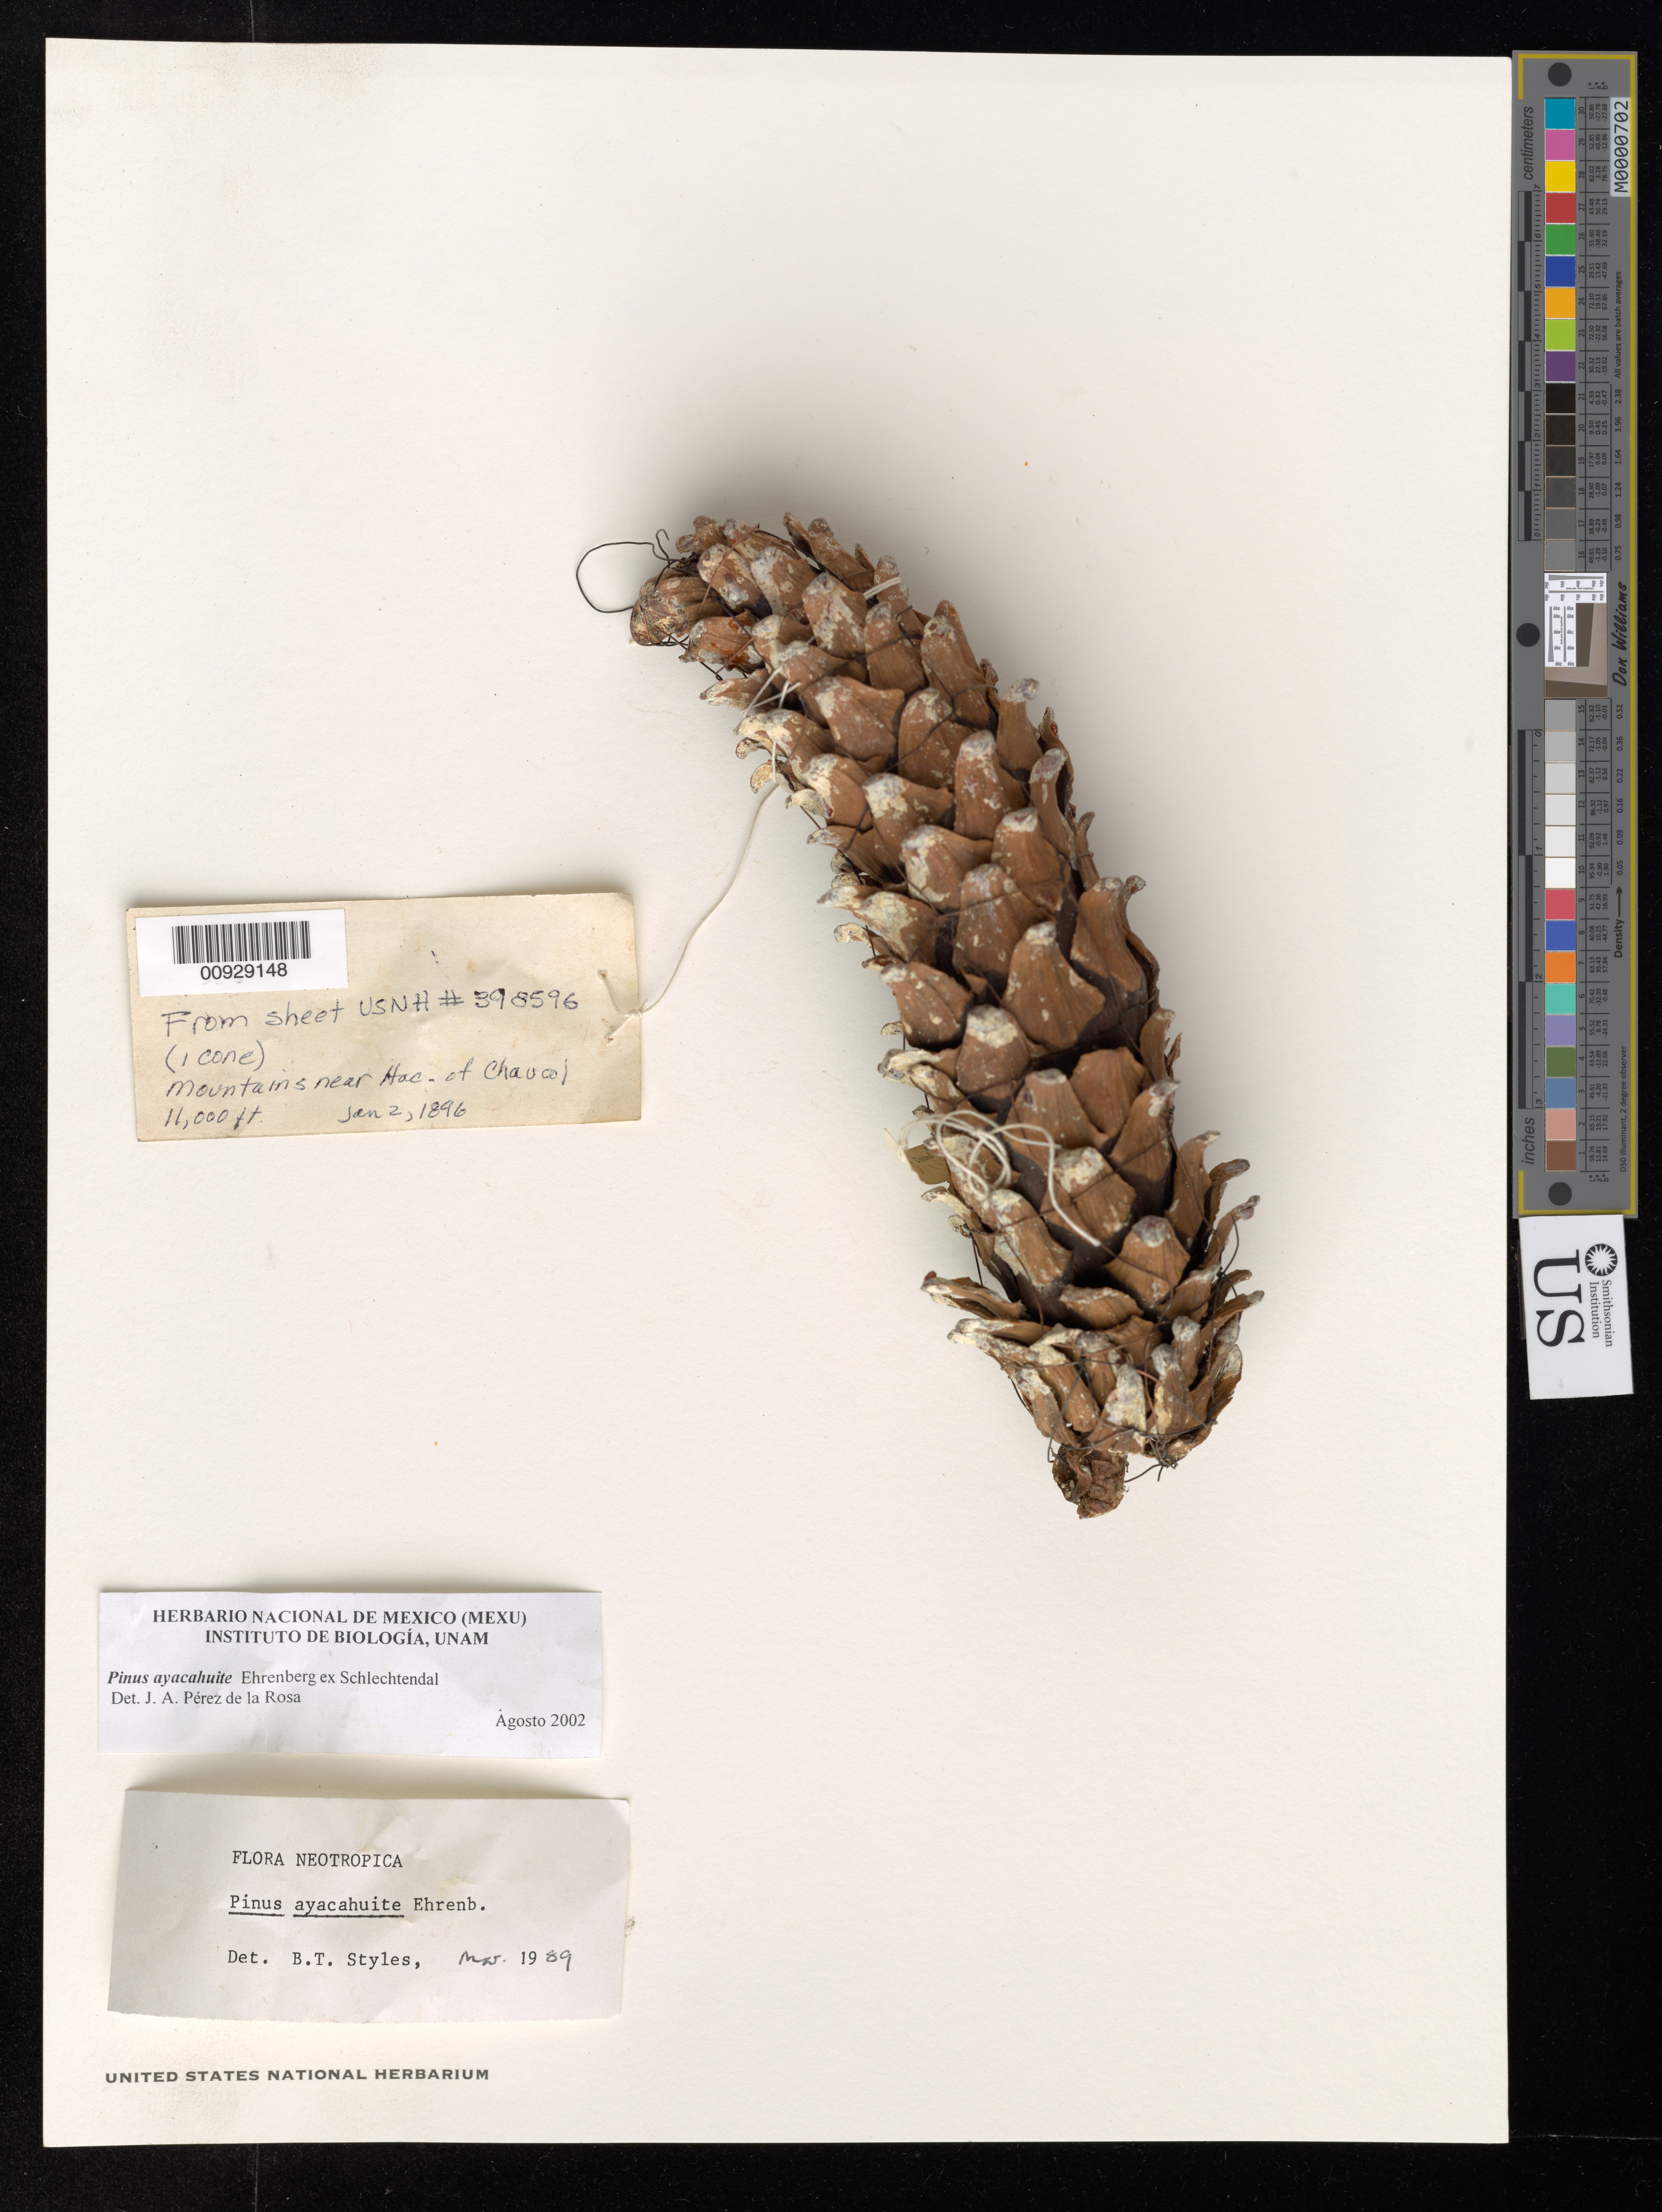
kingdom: Plantae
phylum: Tracheophyta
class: Pinopsida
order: Pinales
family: Pinaceae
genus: Pinus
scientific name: Pinus ayacahuite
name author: Ehrenb. ex Schltdl.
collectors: E. W. Nelson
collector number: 3650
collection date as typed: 02 Jan 1896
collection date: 1896-01-02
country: Guatemala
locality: Near Hacienda of Chaucol.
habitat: Mountains.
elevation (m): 3353